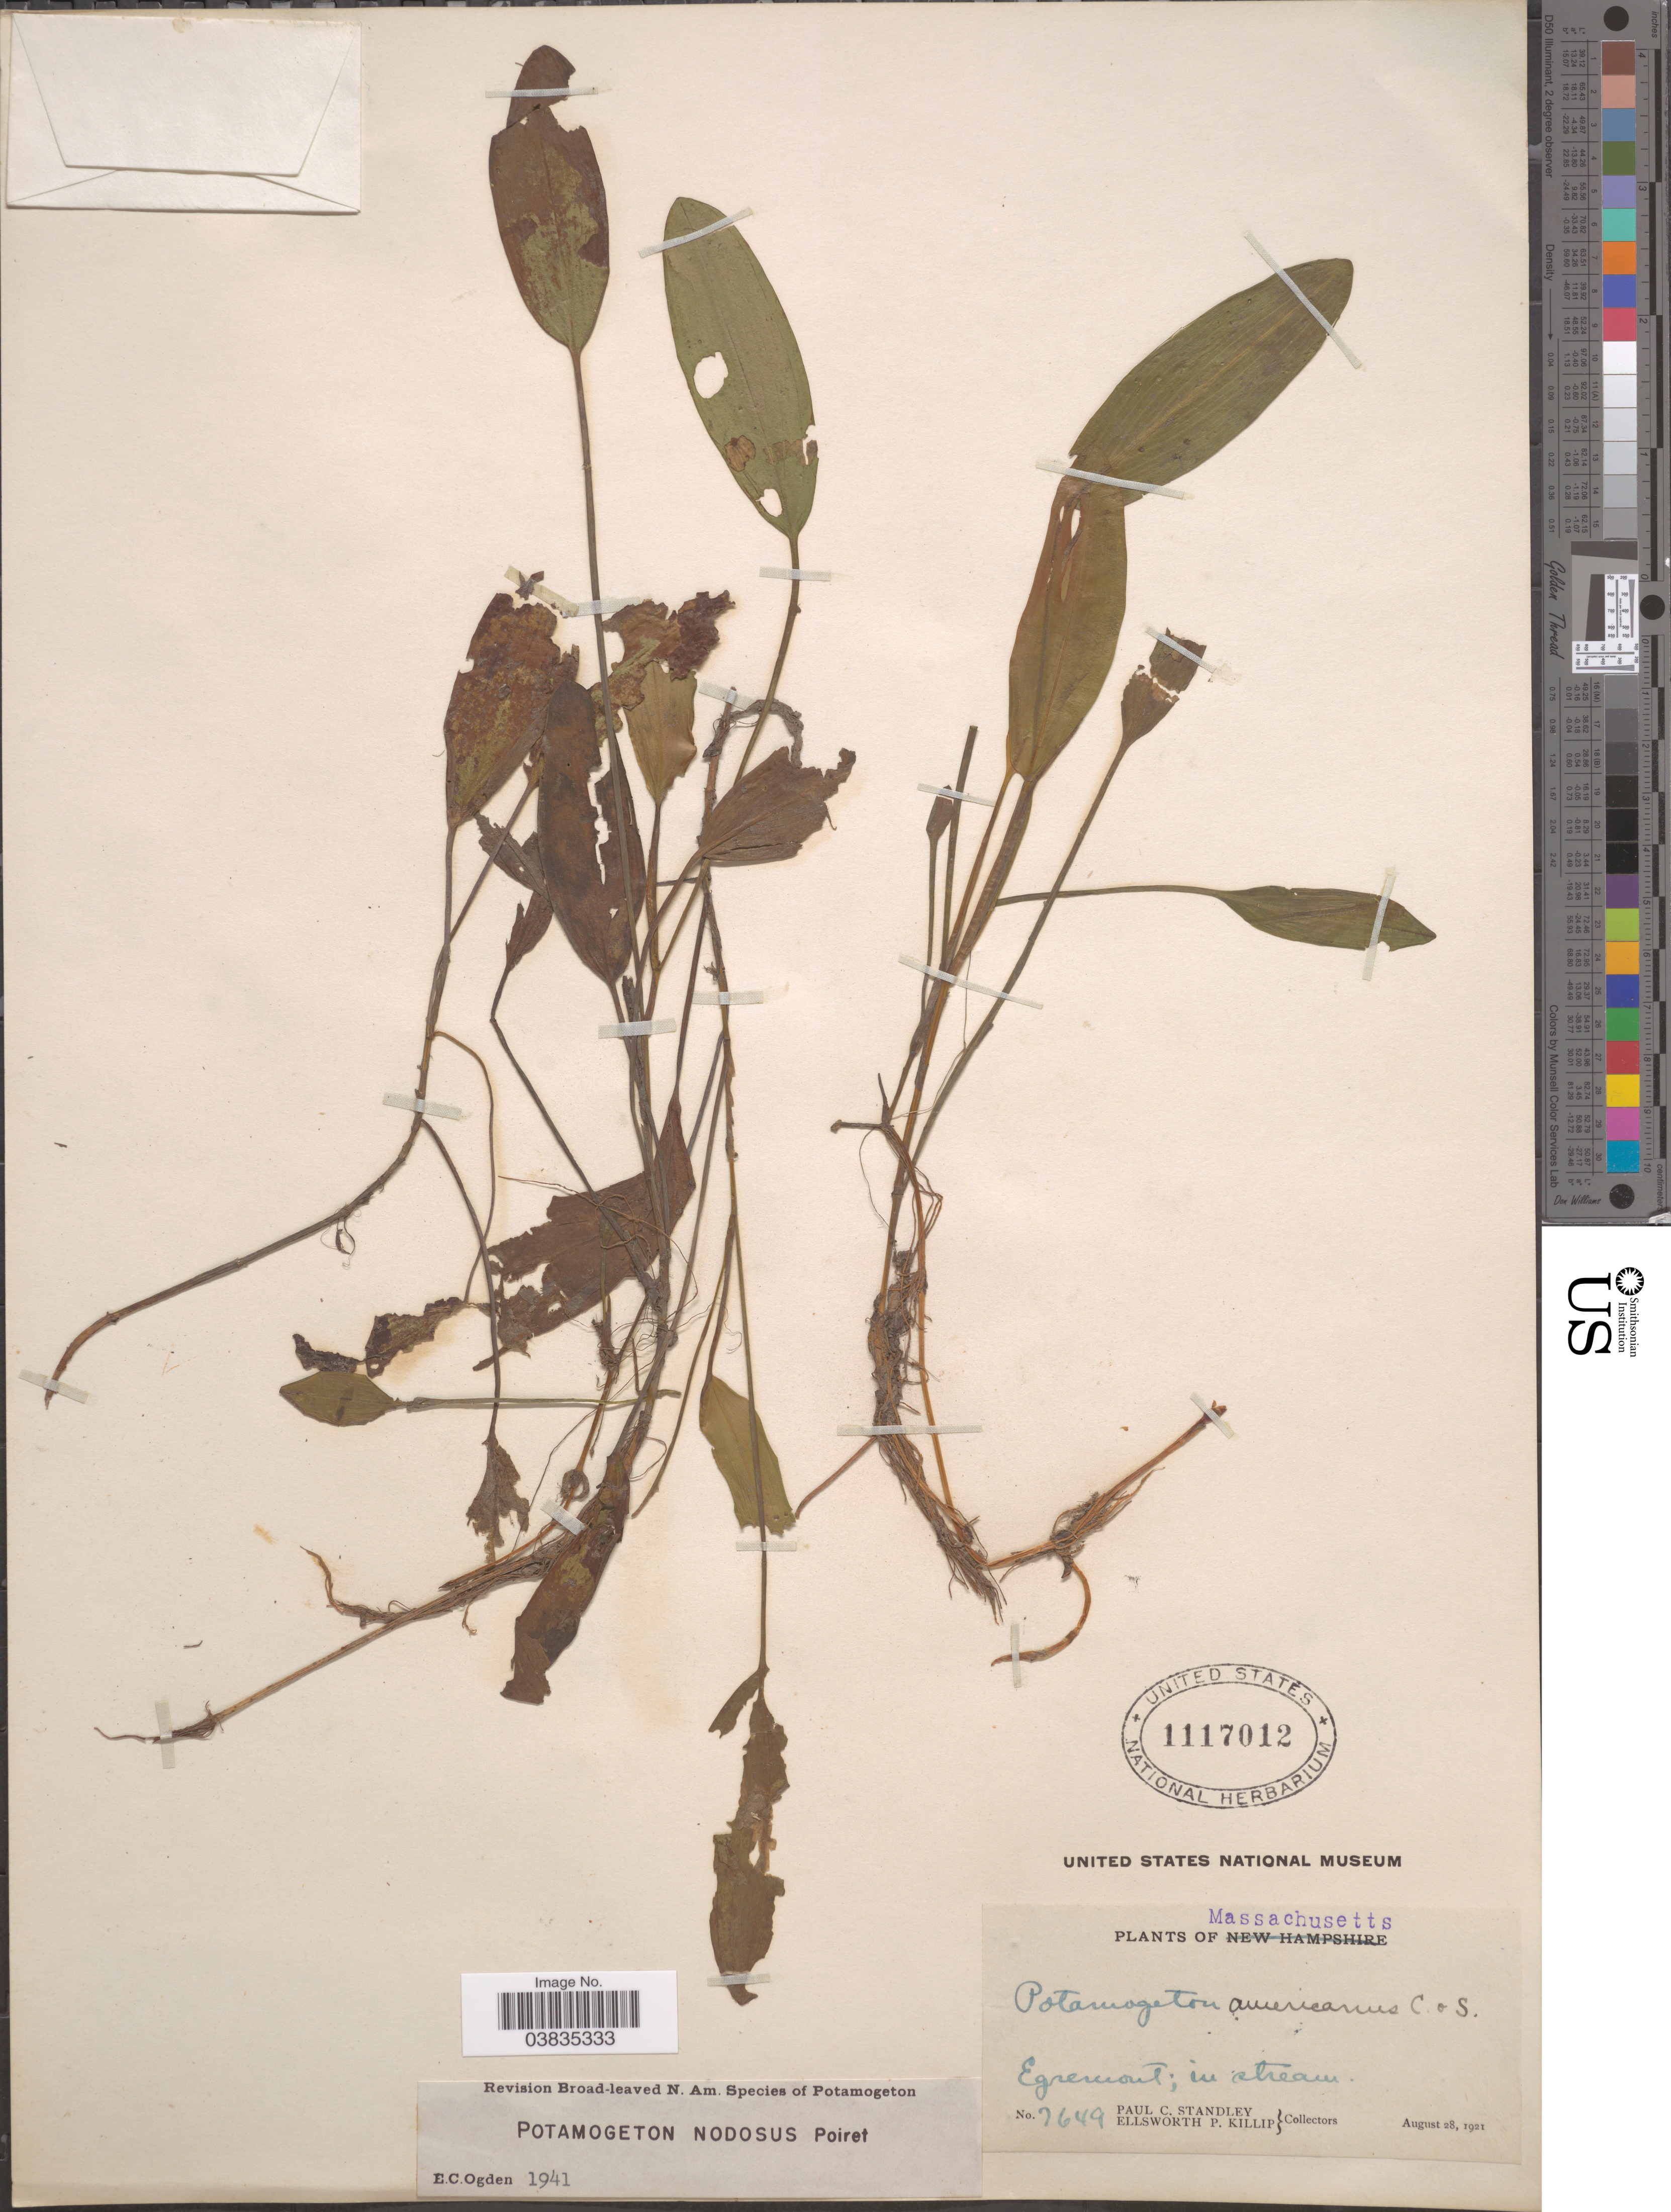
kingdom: Plantae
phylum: Tracheophyta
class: Liliopsida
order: Alismatales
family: Potamogetonaceae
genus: Potamogeton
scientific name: Potamogeton nodosus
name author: Poir.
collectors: P. C. Standley & E. P. Killip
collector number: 7649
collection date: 1921-08-28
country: United States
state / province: Massachusetts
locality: Egremont.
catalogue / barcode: US 1117012